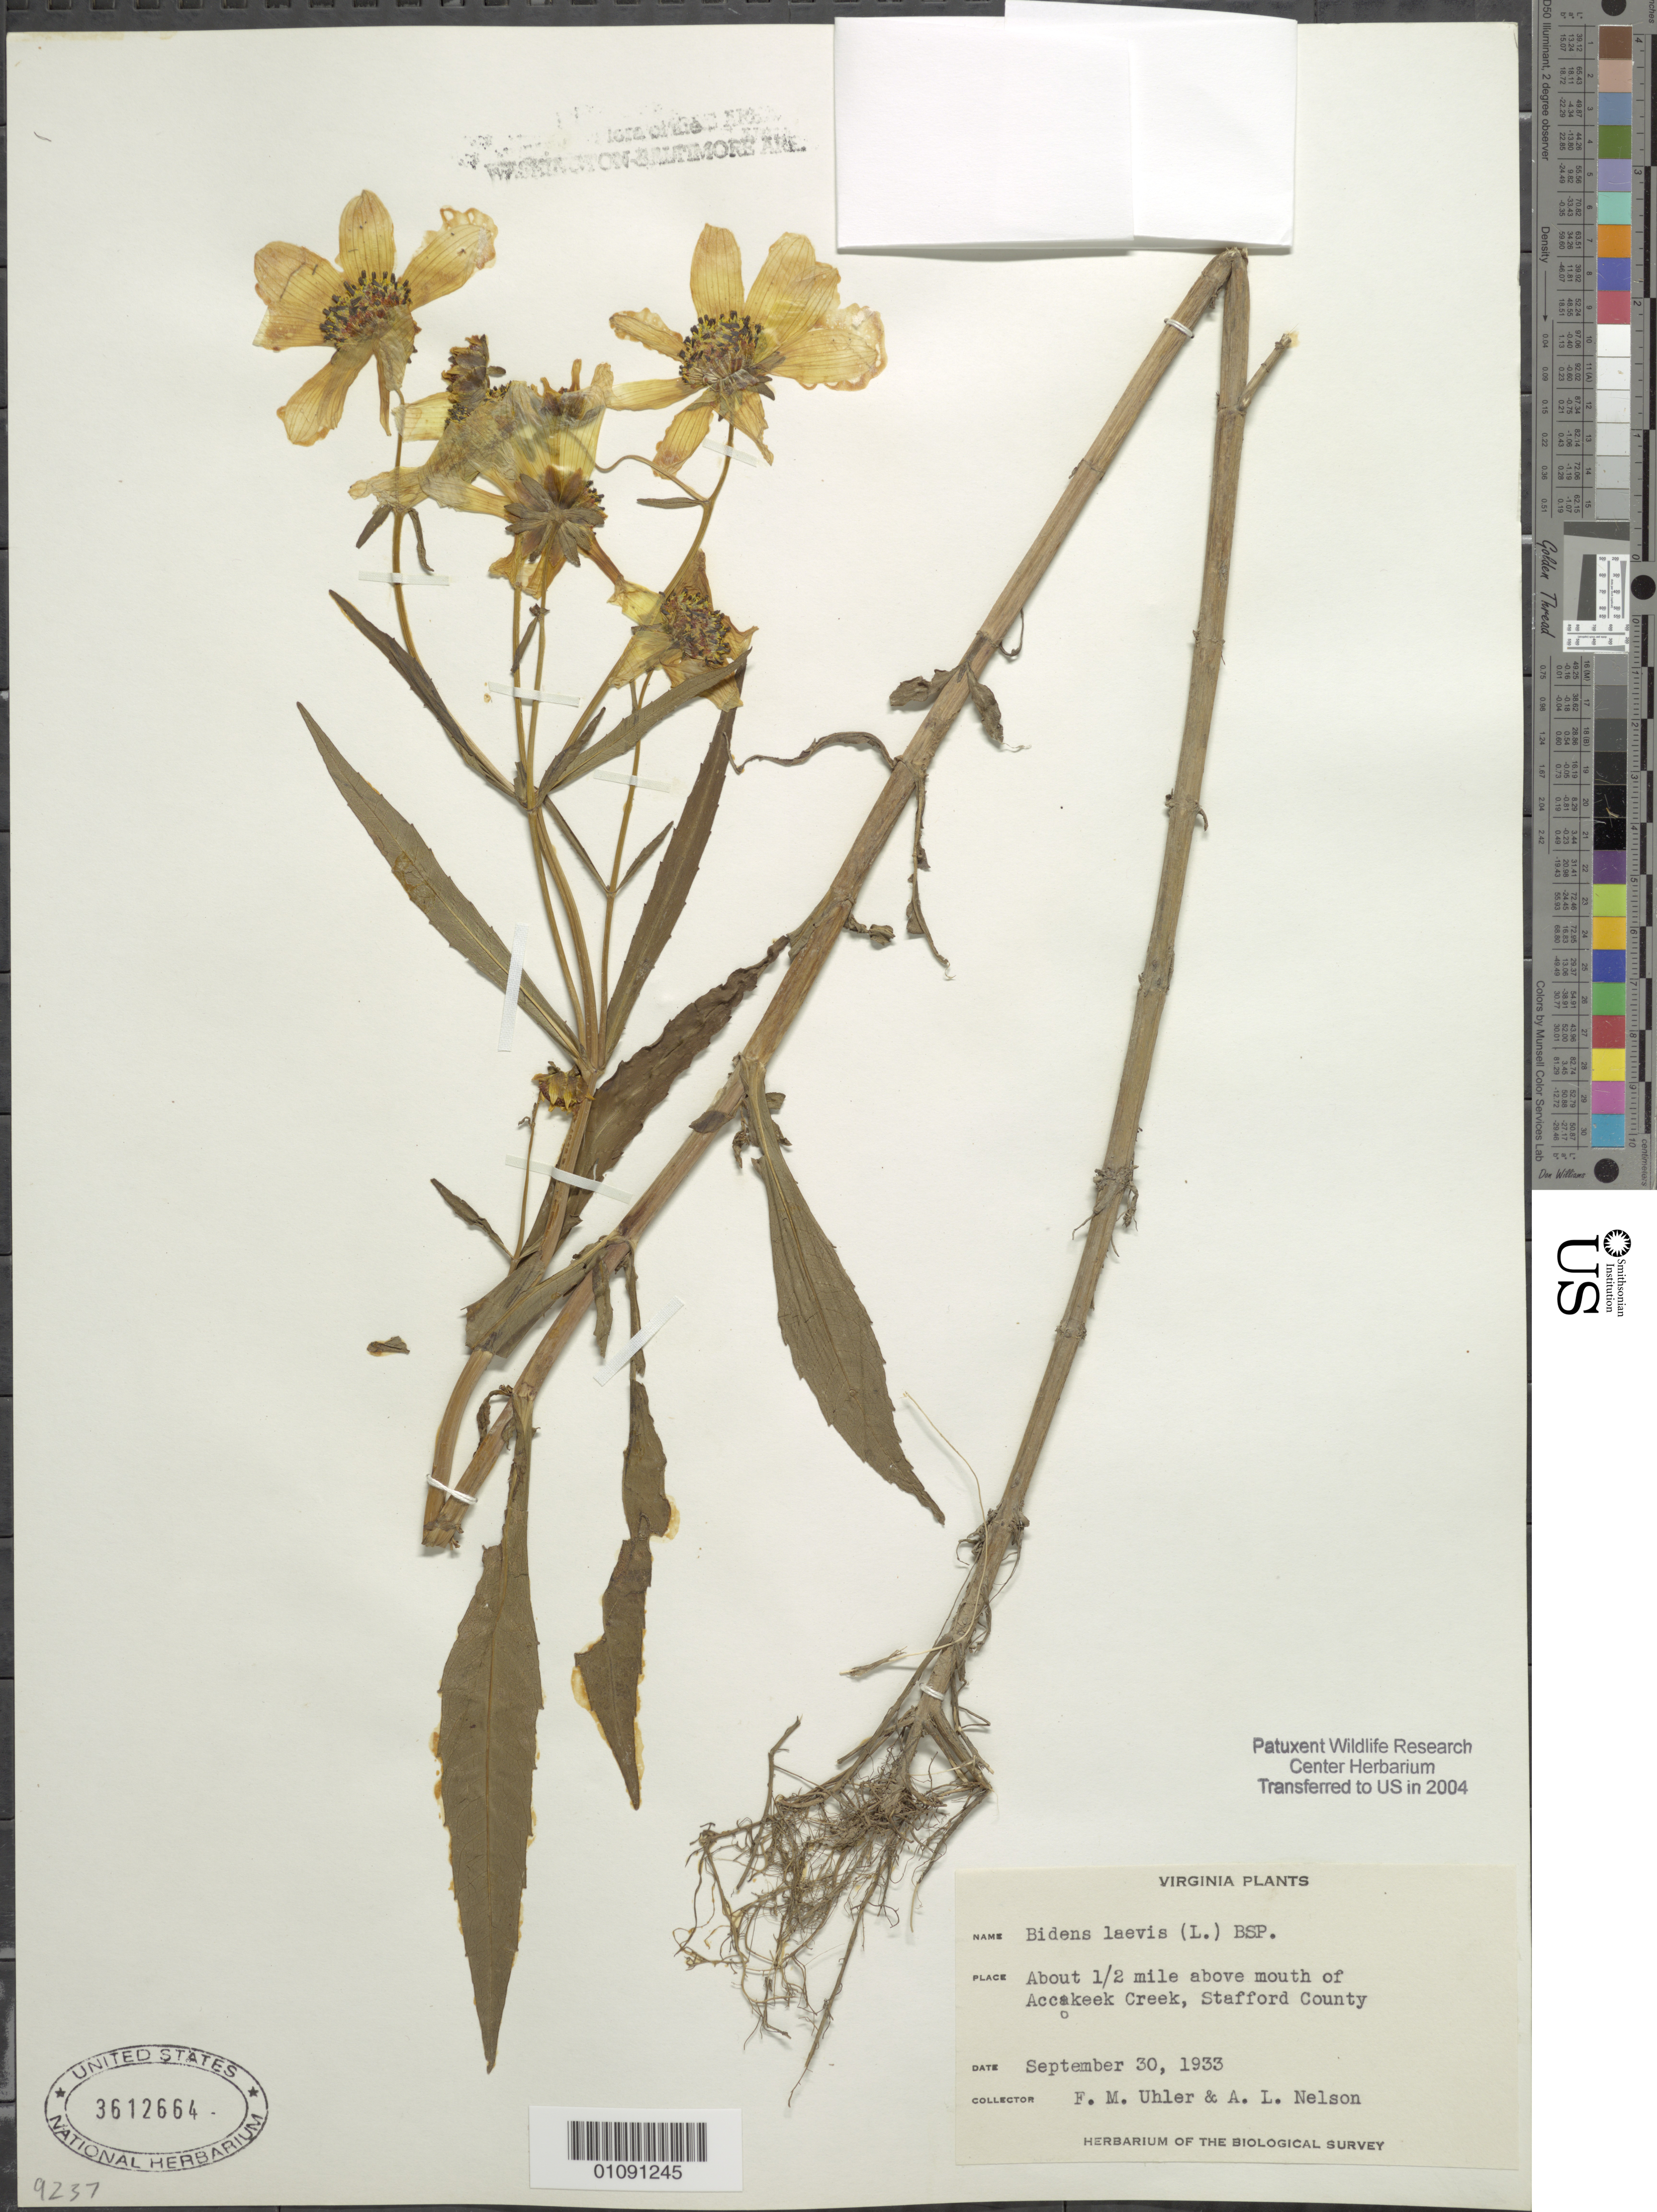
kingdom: Plantae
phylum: Tracheophyta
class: Magnoliopsida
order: Asterales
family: Asteraceae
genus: Bidens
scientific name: Bidens laevis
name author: (L.) Britton, Stearns & Poggenb.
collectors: F. M. Uhler & A. L. Nelson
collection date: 1933-09-30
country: United States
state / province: Virginia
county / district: Stafford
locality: About .5 mile above mouth of Accokeek Creek.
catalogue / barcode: US 3612664